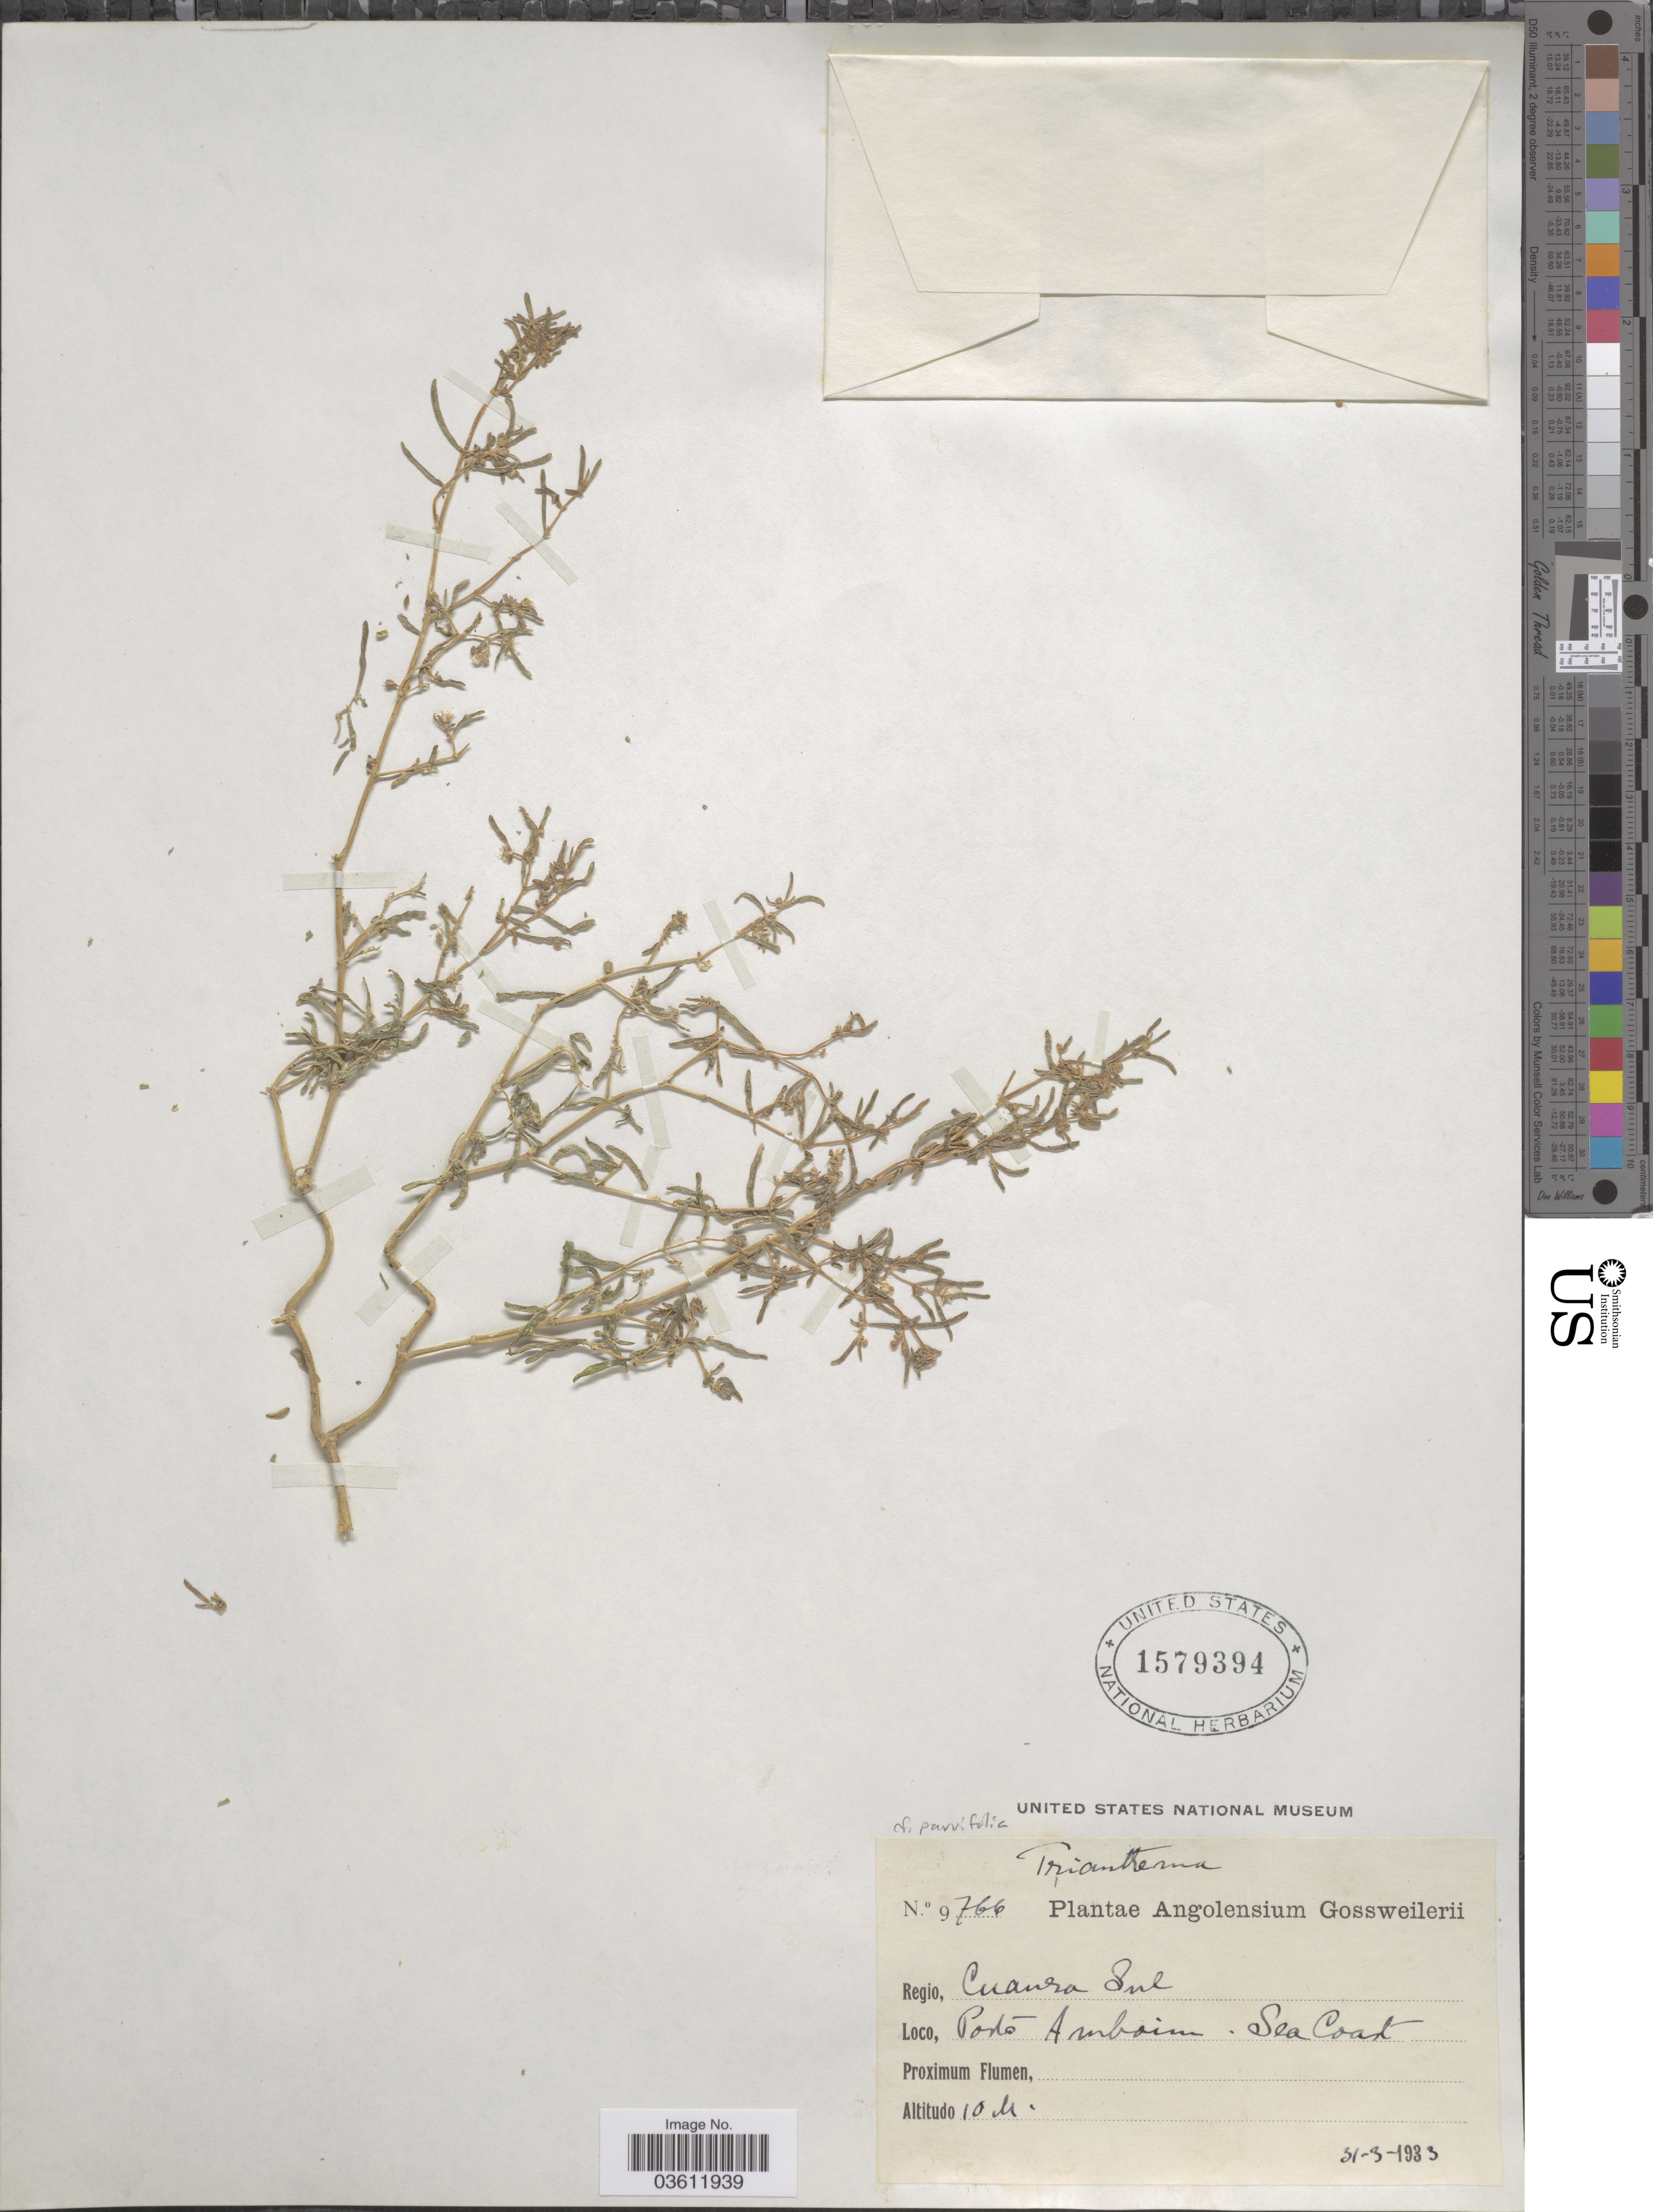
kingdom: Plantae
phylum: Tracheophyta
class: Magnoliopsida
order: Caryophyllales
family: Aizoaceae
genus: Trianthema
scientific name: Trianthema parvifolium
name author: E. Mey. ex Sond.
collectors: -. Gossweiler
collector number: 9766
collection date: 1933-03-31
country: Angola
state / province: Cuanza Sul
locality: Regio, Cuanza Sul. Porto Amboim. Sea Coast.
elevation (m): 10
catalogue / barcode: US 1579394